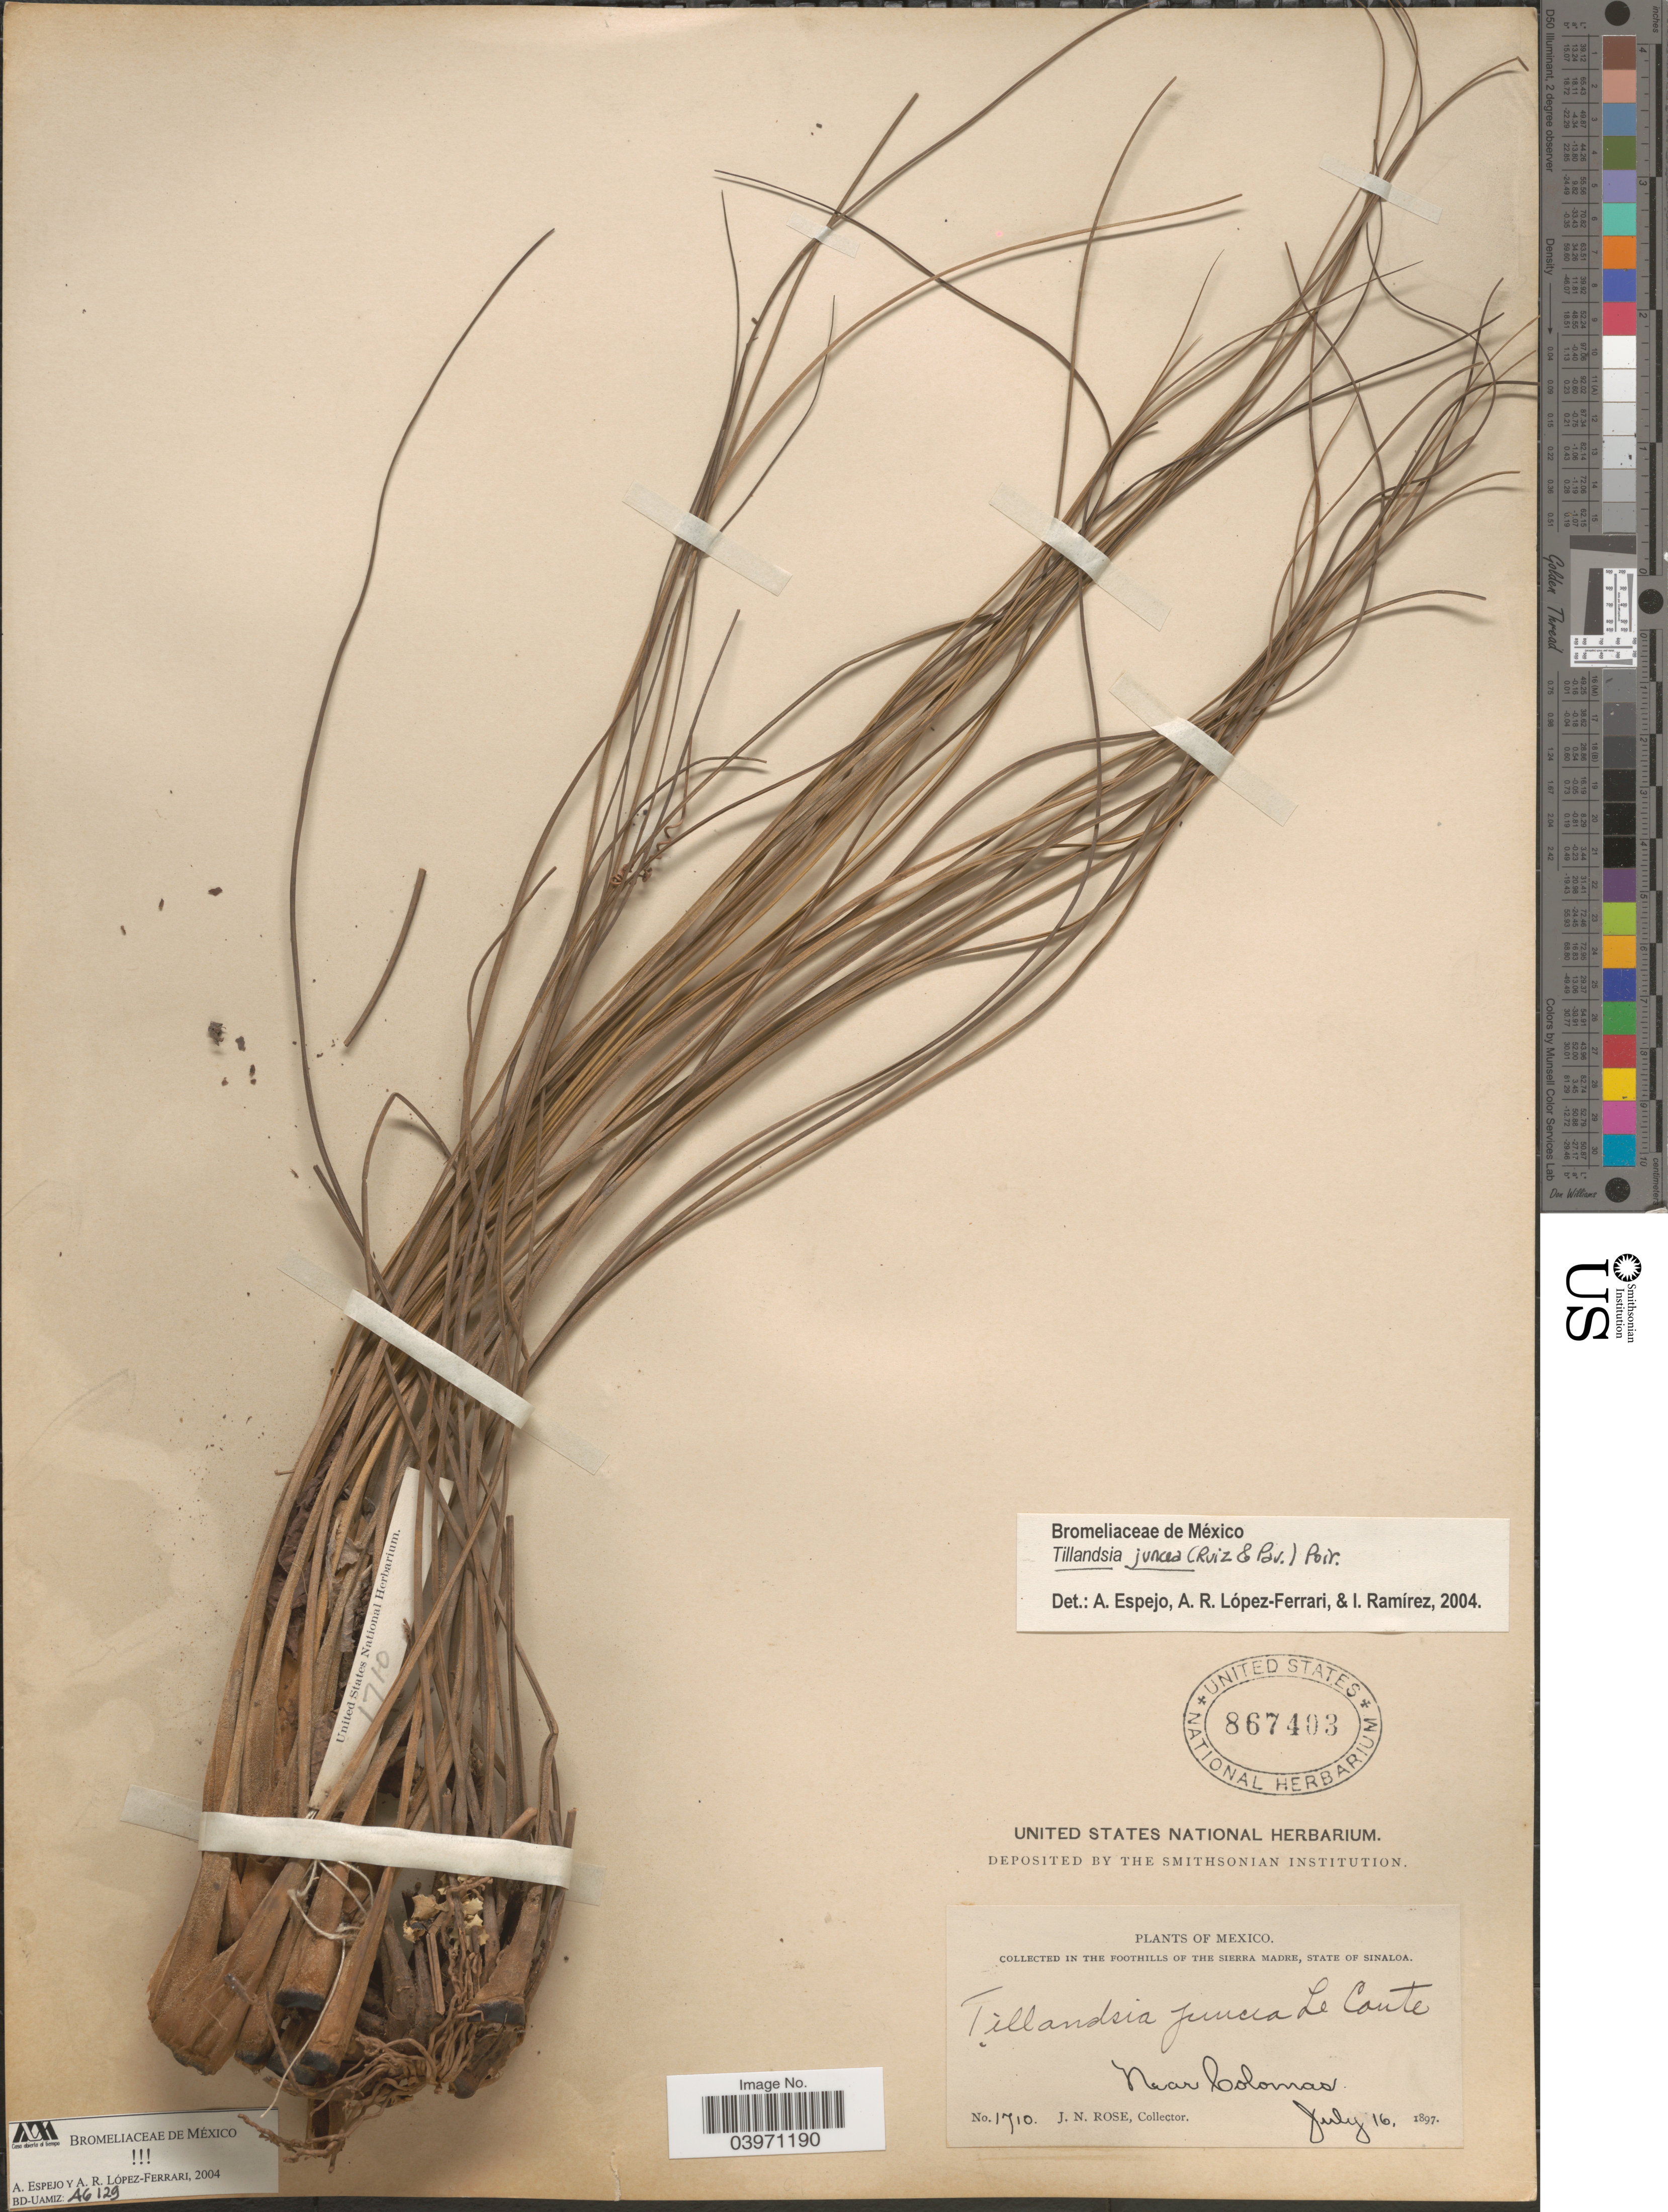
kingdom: Plantae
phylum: Tracheophyta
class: Liliopsida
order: Poales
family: Bromeliaceae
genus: Tillandsia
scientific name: Tillandsia juncea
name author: (Ruiz & Pav.) Poir.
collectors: J. N. Rose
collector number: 1710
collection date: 1897-07-16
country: Mexico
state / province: Sinaloa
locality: In the foothills of the Sierra Madre. Near Colomas.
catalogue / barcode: US 867403